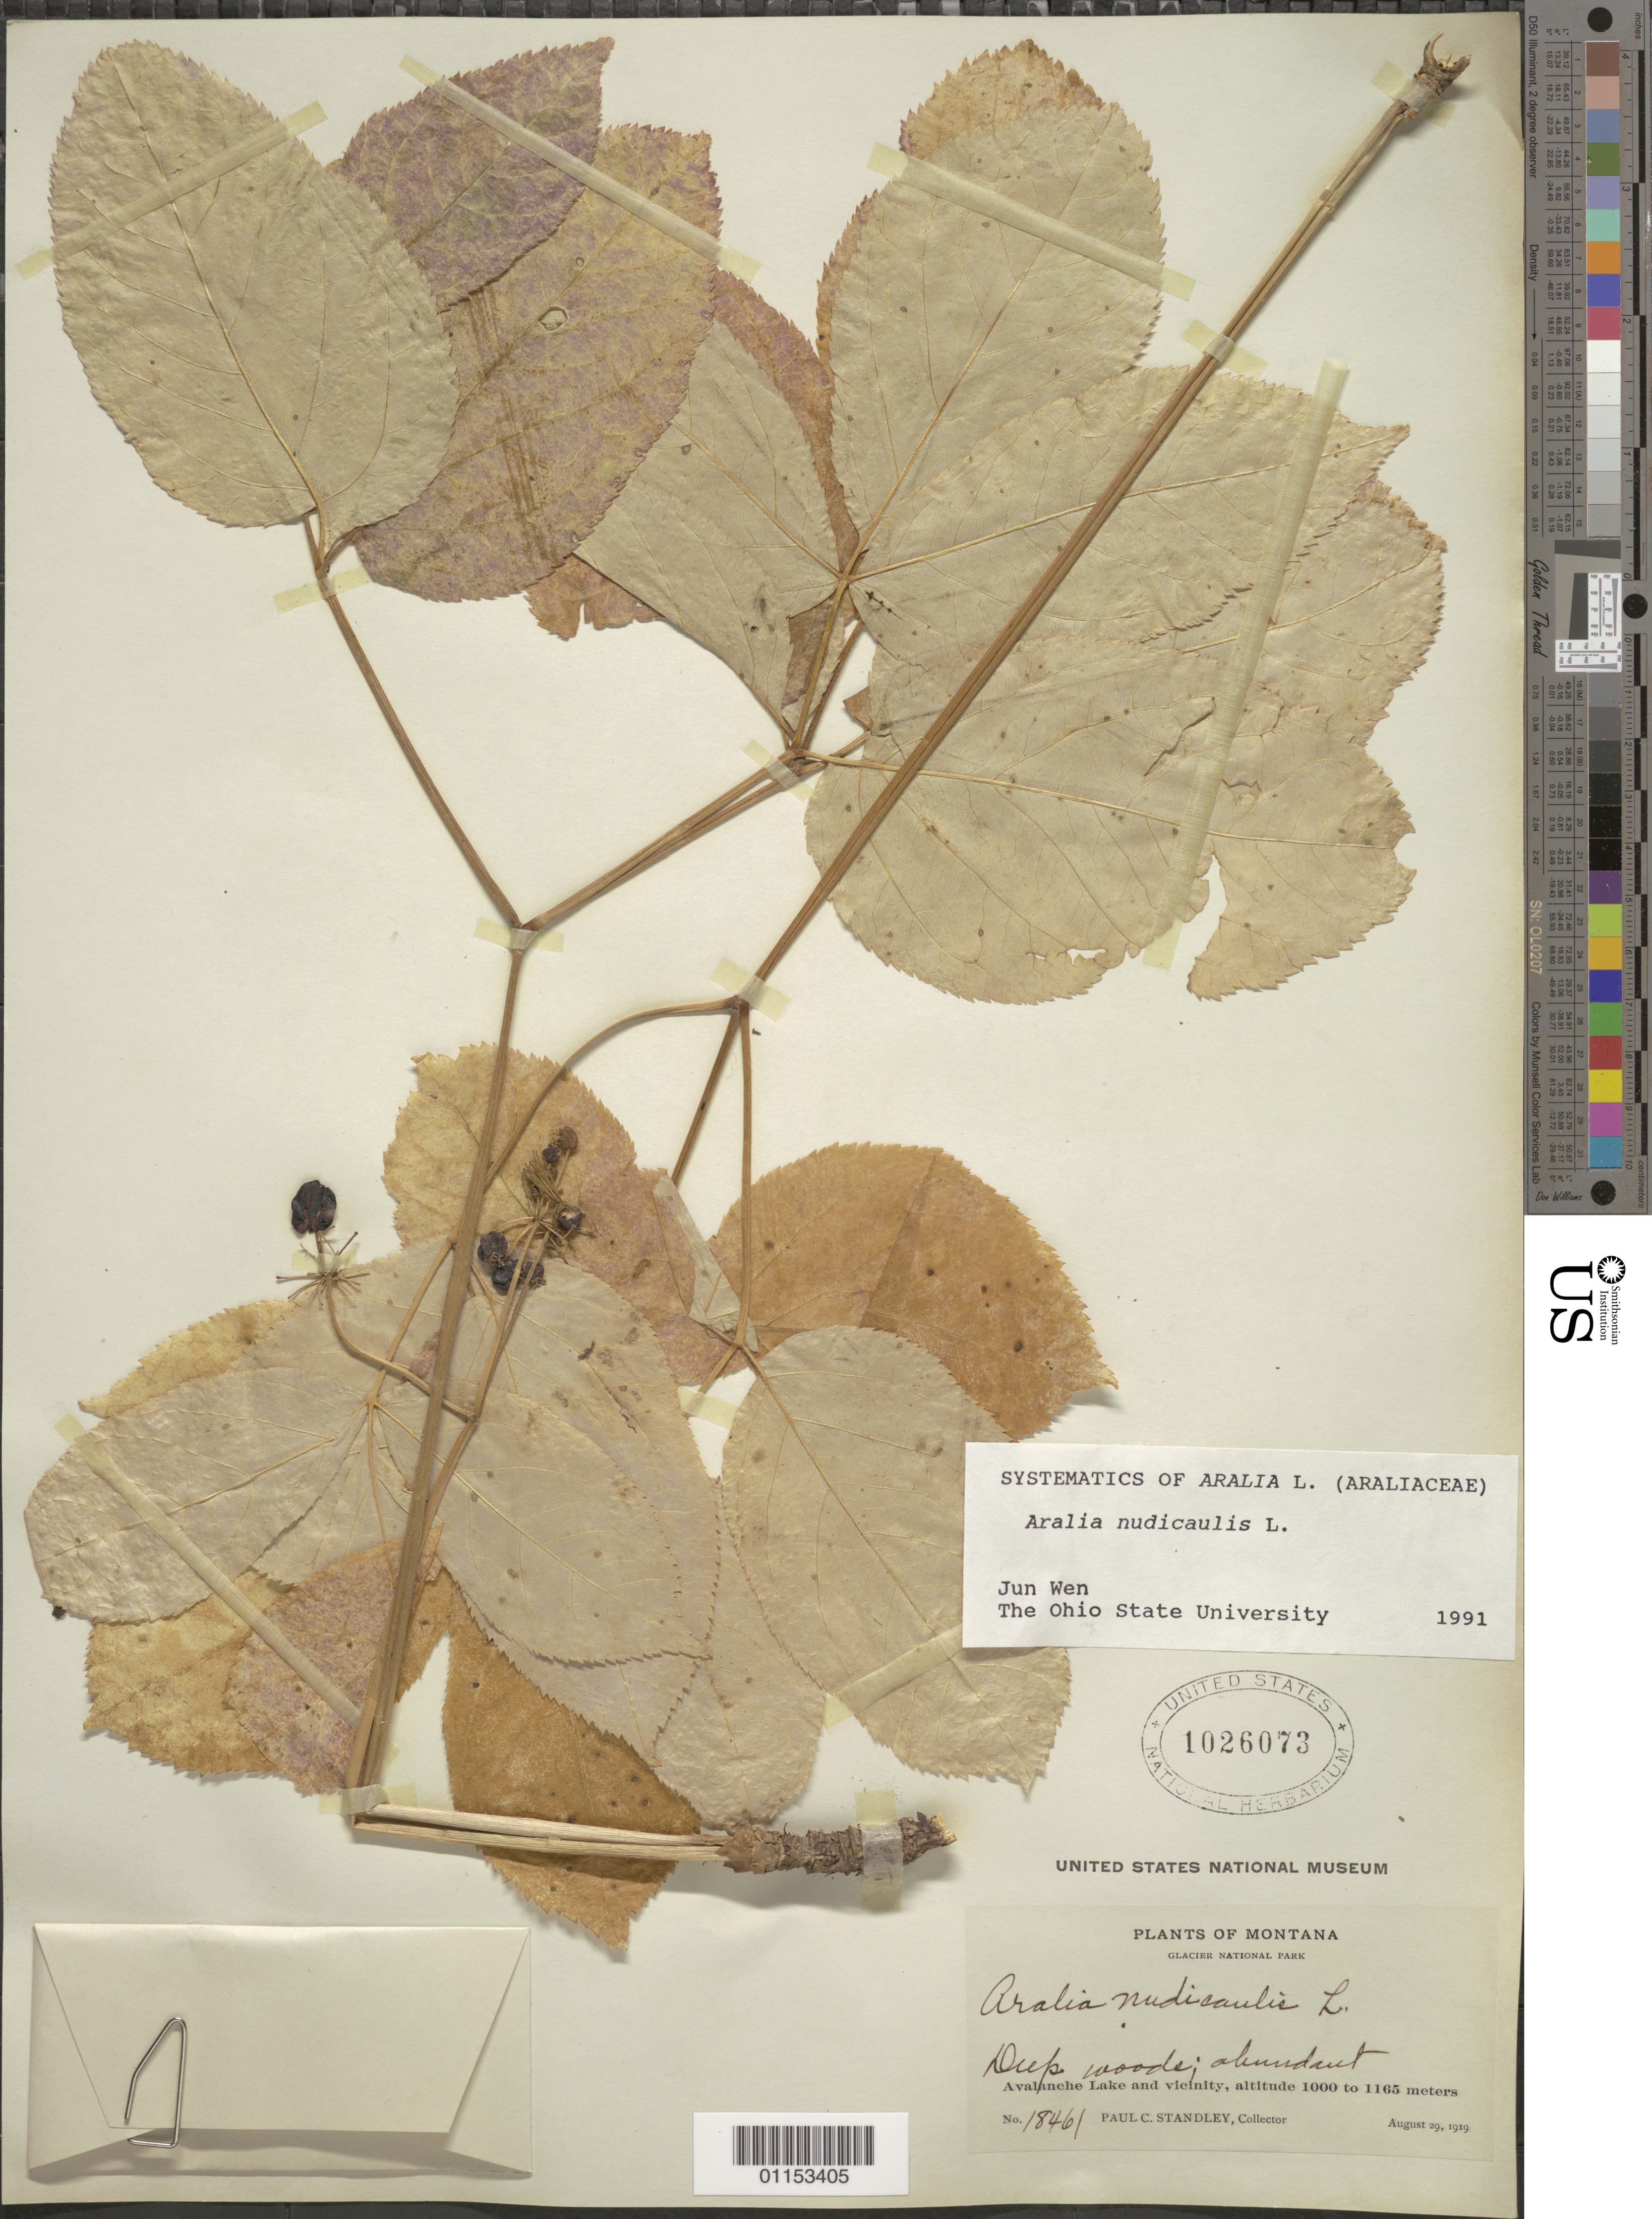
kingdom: Plantae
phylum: Tracheophyta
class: Magnoliopsida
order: Apiales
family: Araliaceae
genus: Aralia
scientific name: Aralia nudicaulis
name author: L.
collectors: P. C. Standley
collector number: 18461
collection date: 1919-08-29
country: United States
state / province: Montana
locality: Glacier National Park. Avalanche Lake and vicinity.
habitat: Deep woods, abundant.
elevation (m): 1000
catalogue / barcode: US 1026073